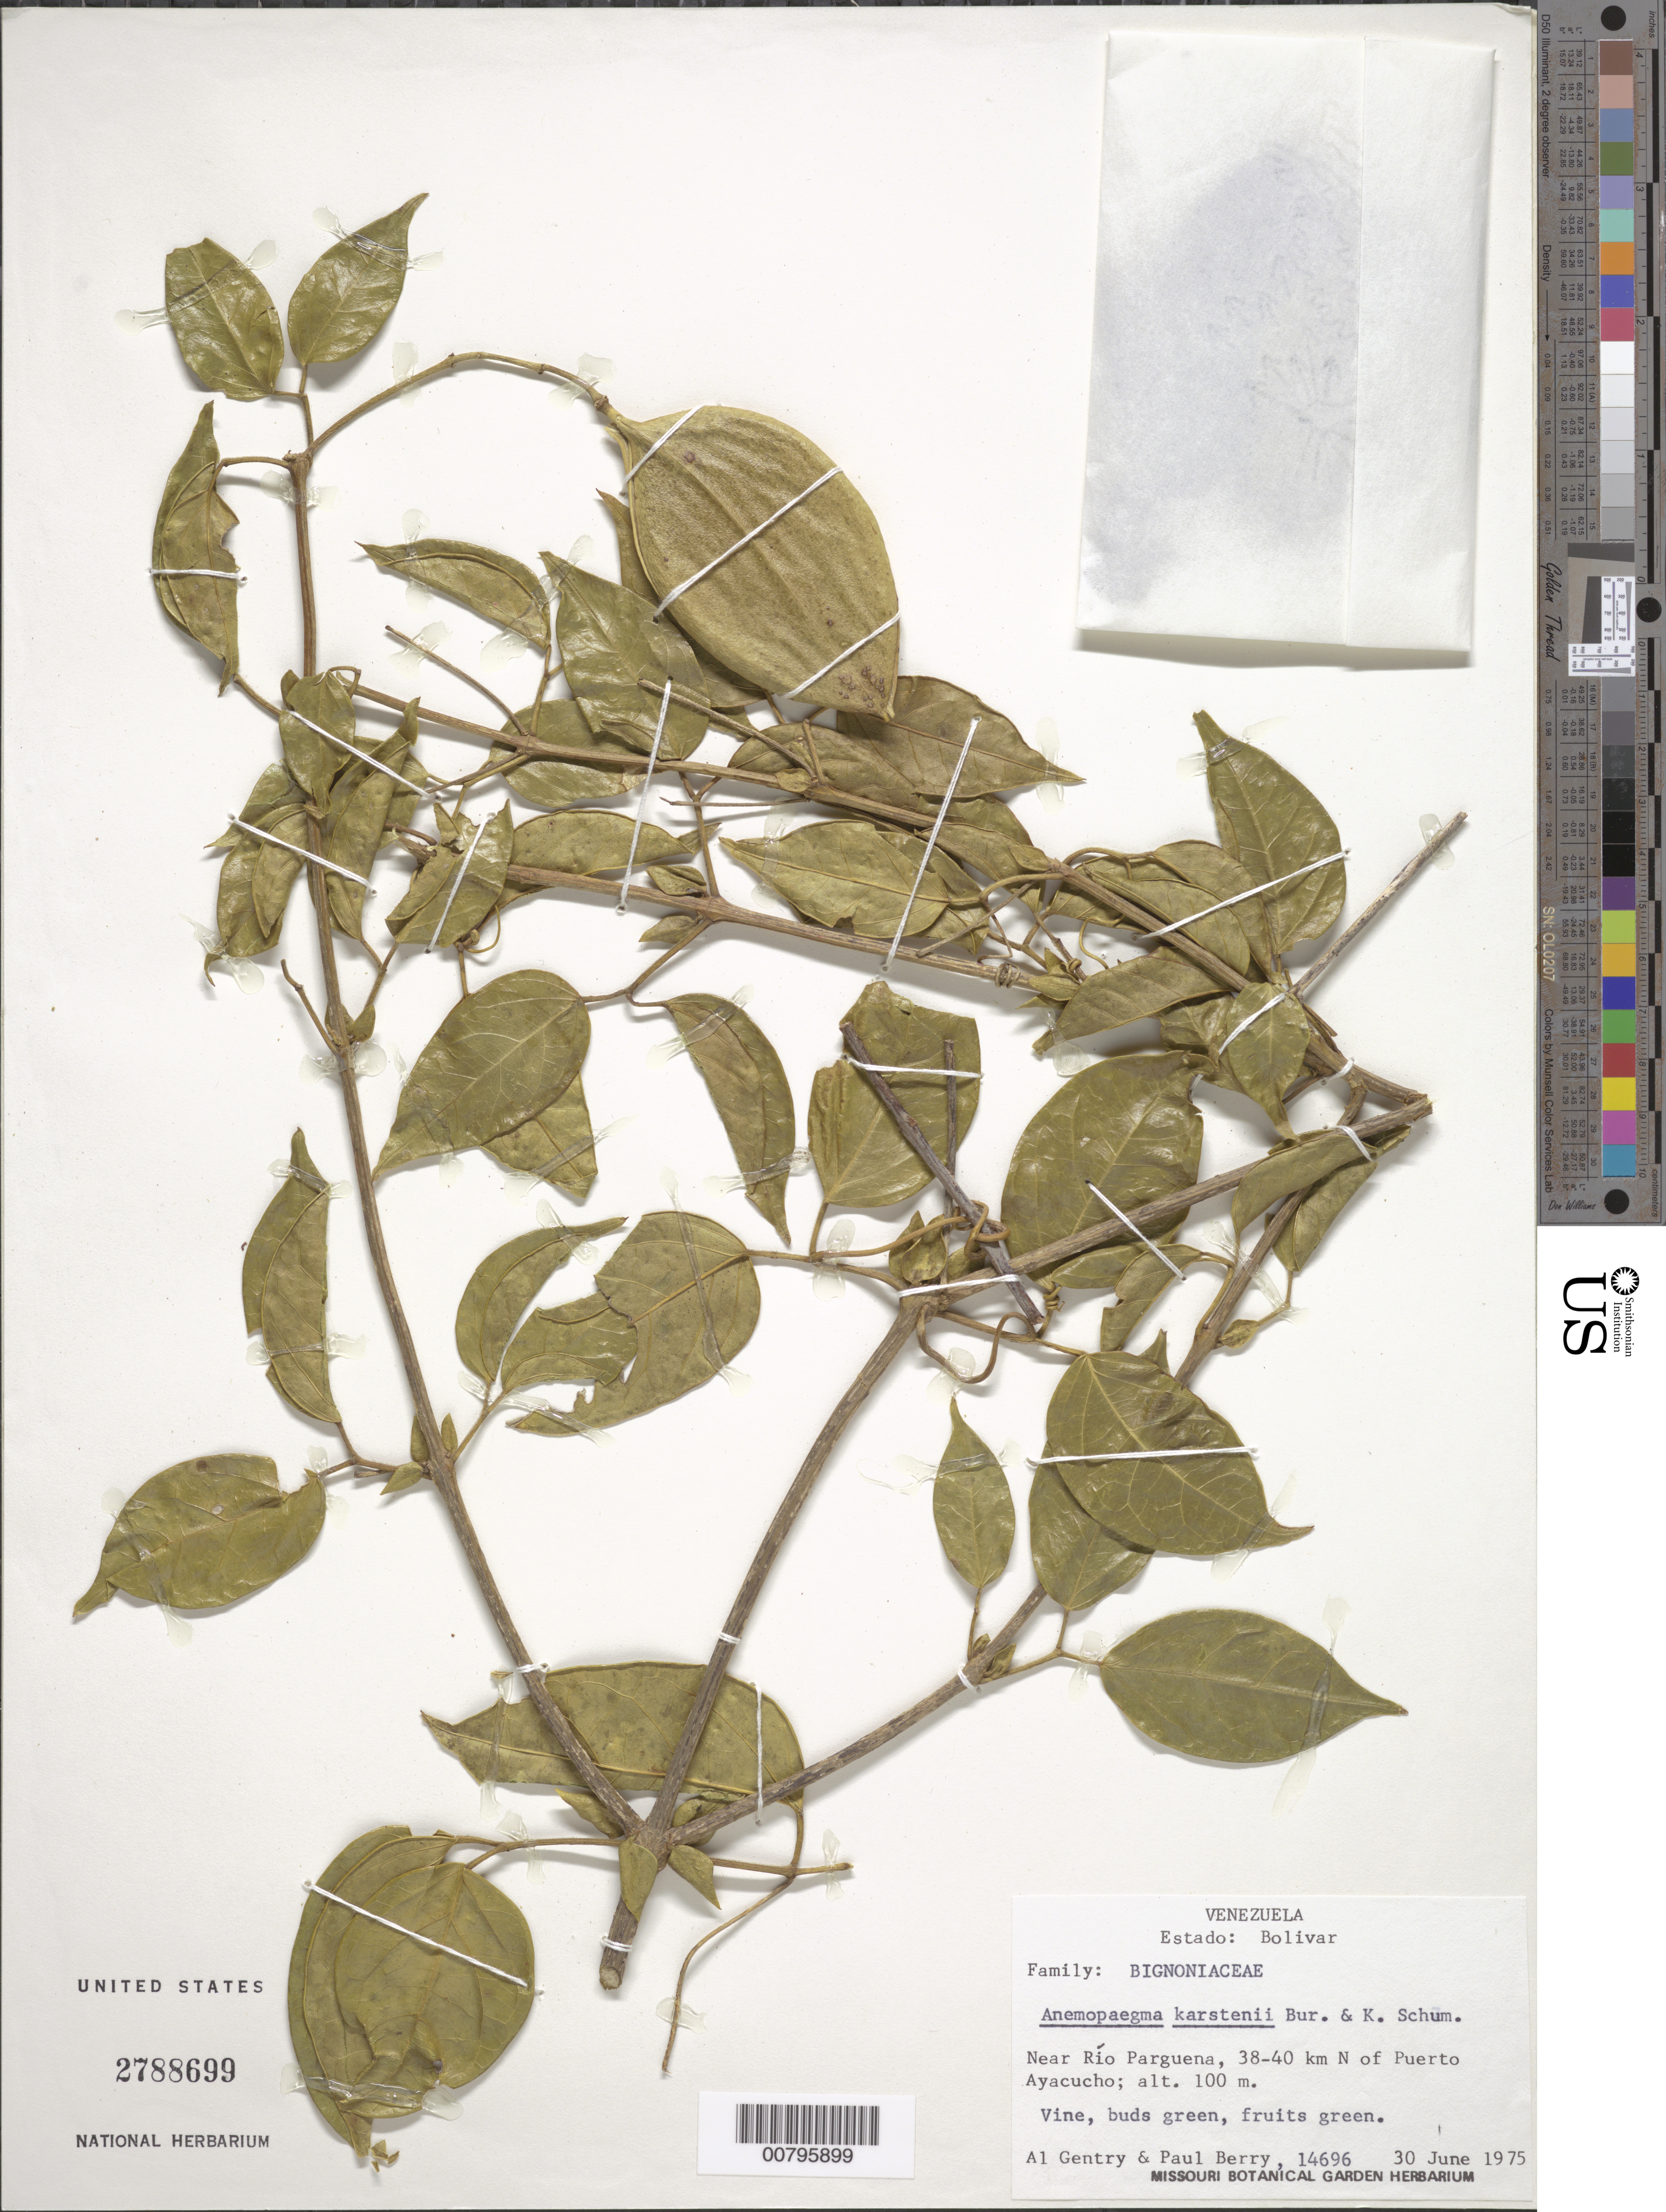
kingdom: Plantae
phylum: Tracheophyta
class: Magnoliopsida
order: Lamiales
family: Bignoniaceae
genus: Anemopaegma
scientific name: Anemopaegma karstenii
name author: Bureau & K. Schum.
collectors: A. H. Gentry & P. Berry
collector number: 14696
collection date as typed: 30-Jun-75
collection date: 1975-06-30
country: Venezuela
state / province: Amazonas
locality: Río Parguena, 38-40 km N of Puerto Ayacucho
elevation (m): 100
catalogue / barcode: US 2788699